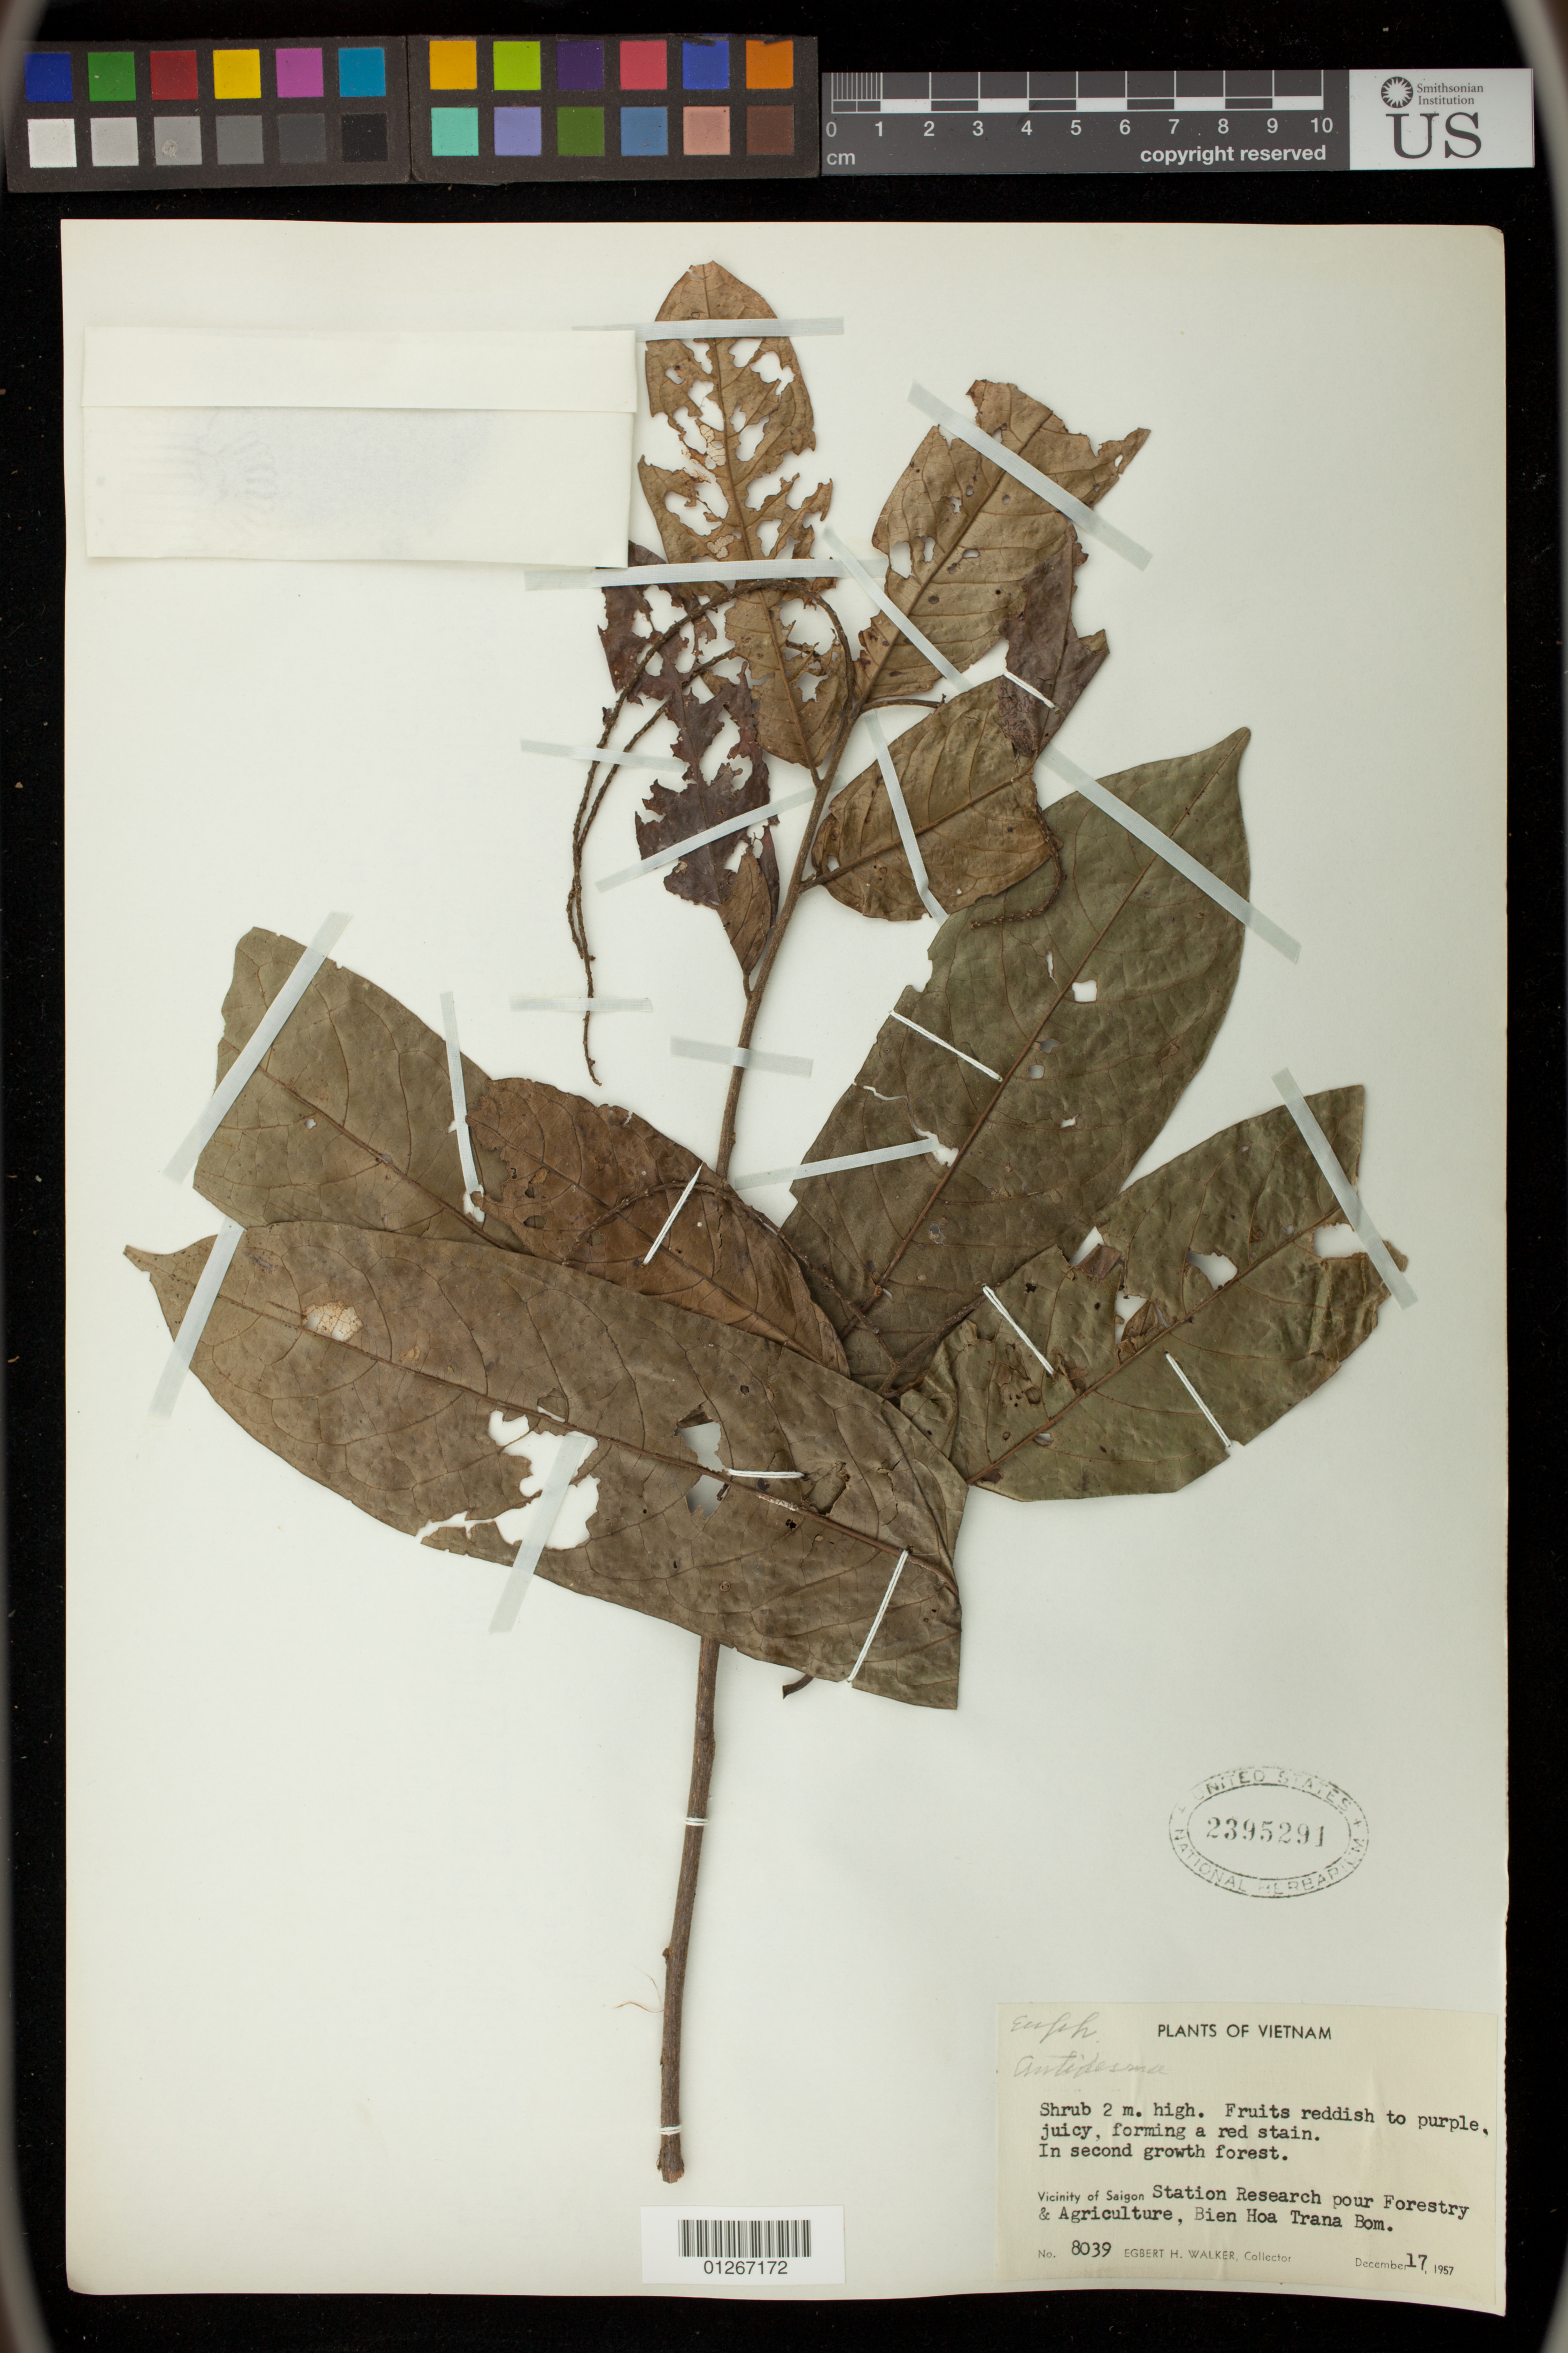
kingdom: Plantae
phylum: Tracheophyta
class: Magnoliopsida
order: Malpighiales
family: Phyllanthaceae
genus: Antidesma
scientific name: Antidesma sp.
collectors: E. H. Walker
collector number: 8039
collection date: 1957-12-17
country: Vietnam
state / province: Ho Chi Minh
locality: Vicinity of Saigon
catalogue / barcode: US 2395291